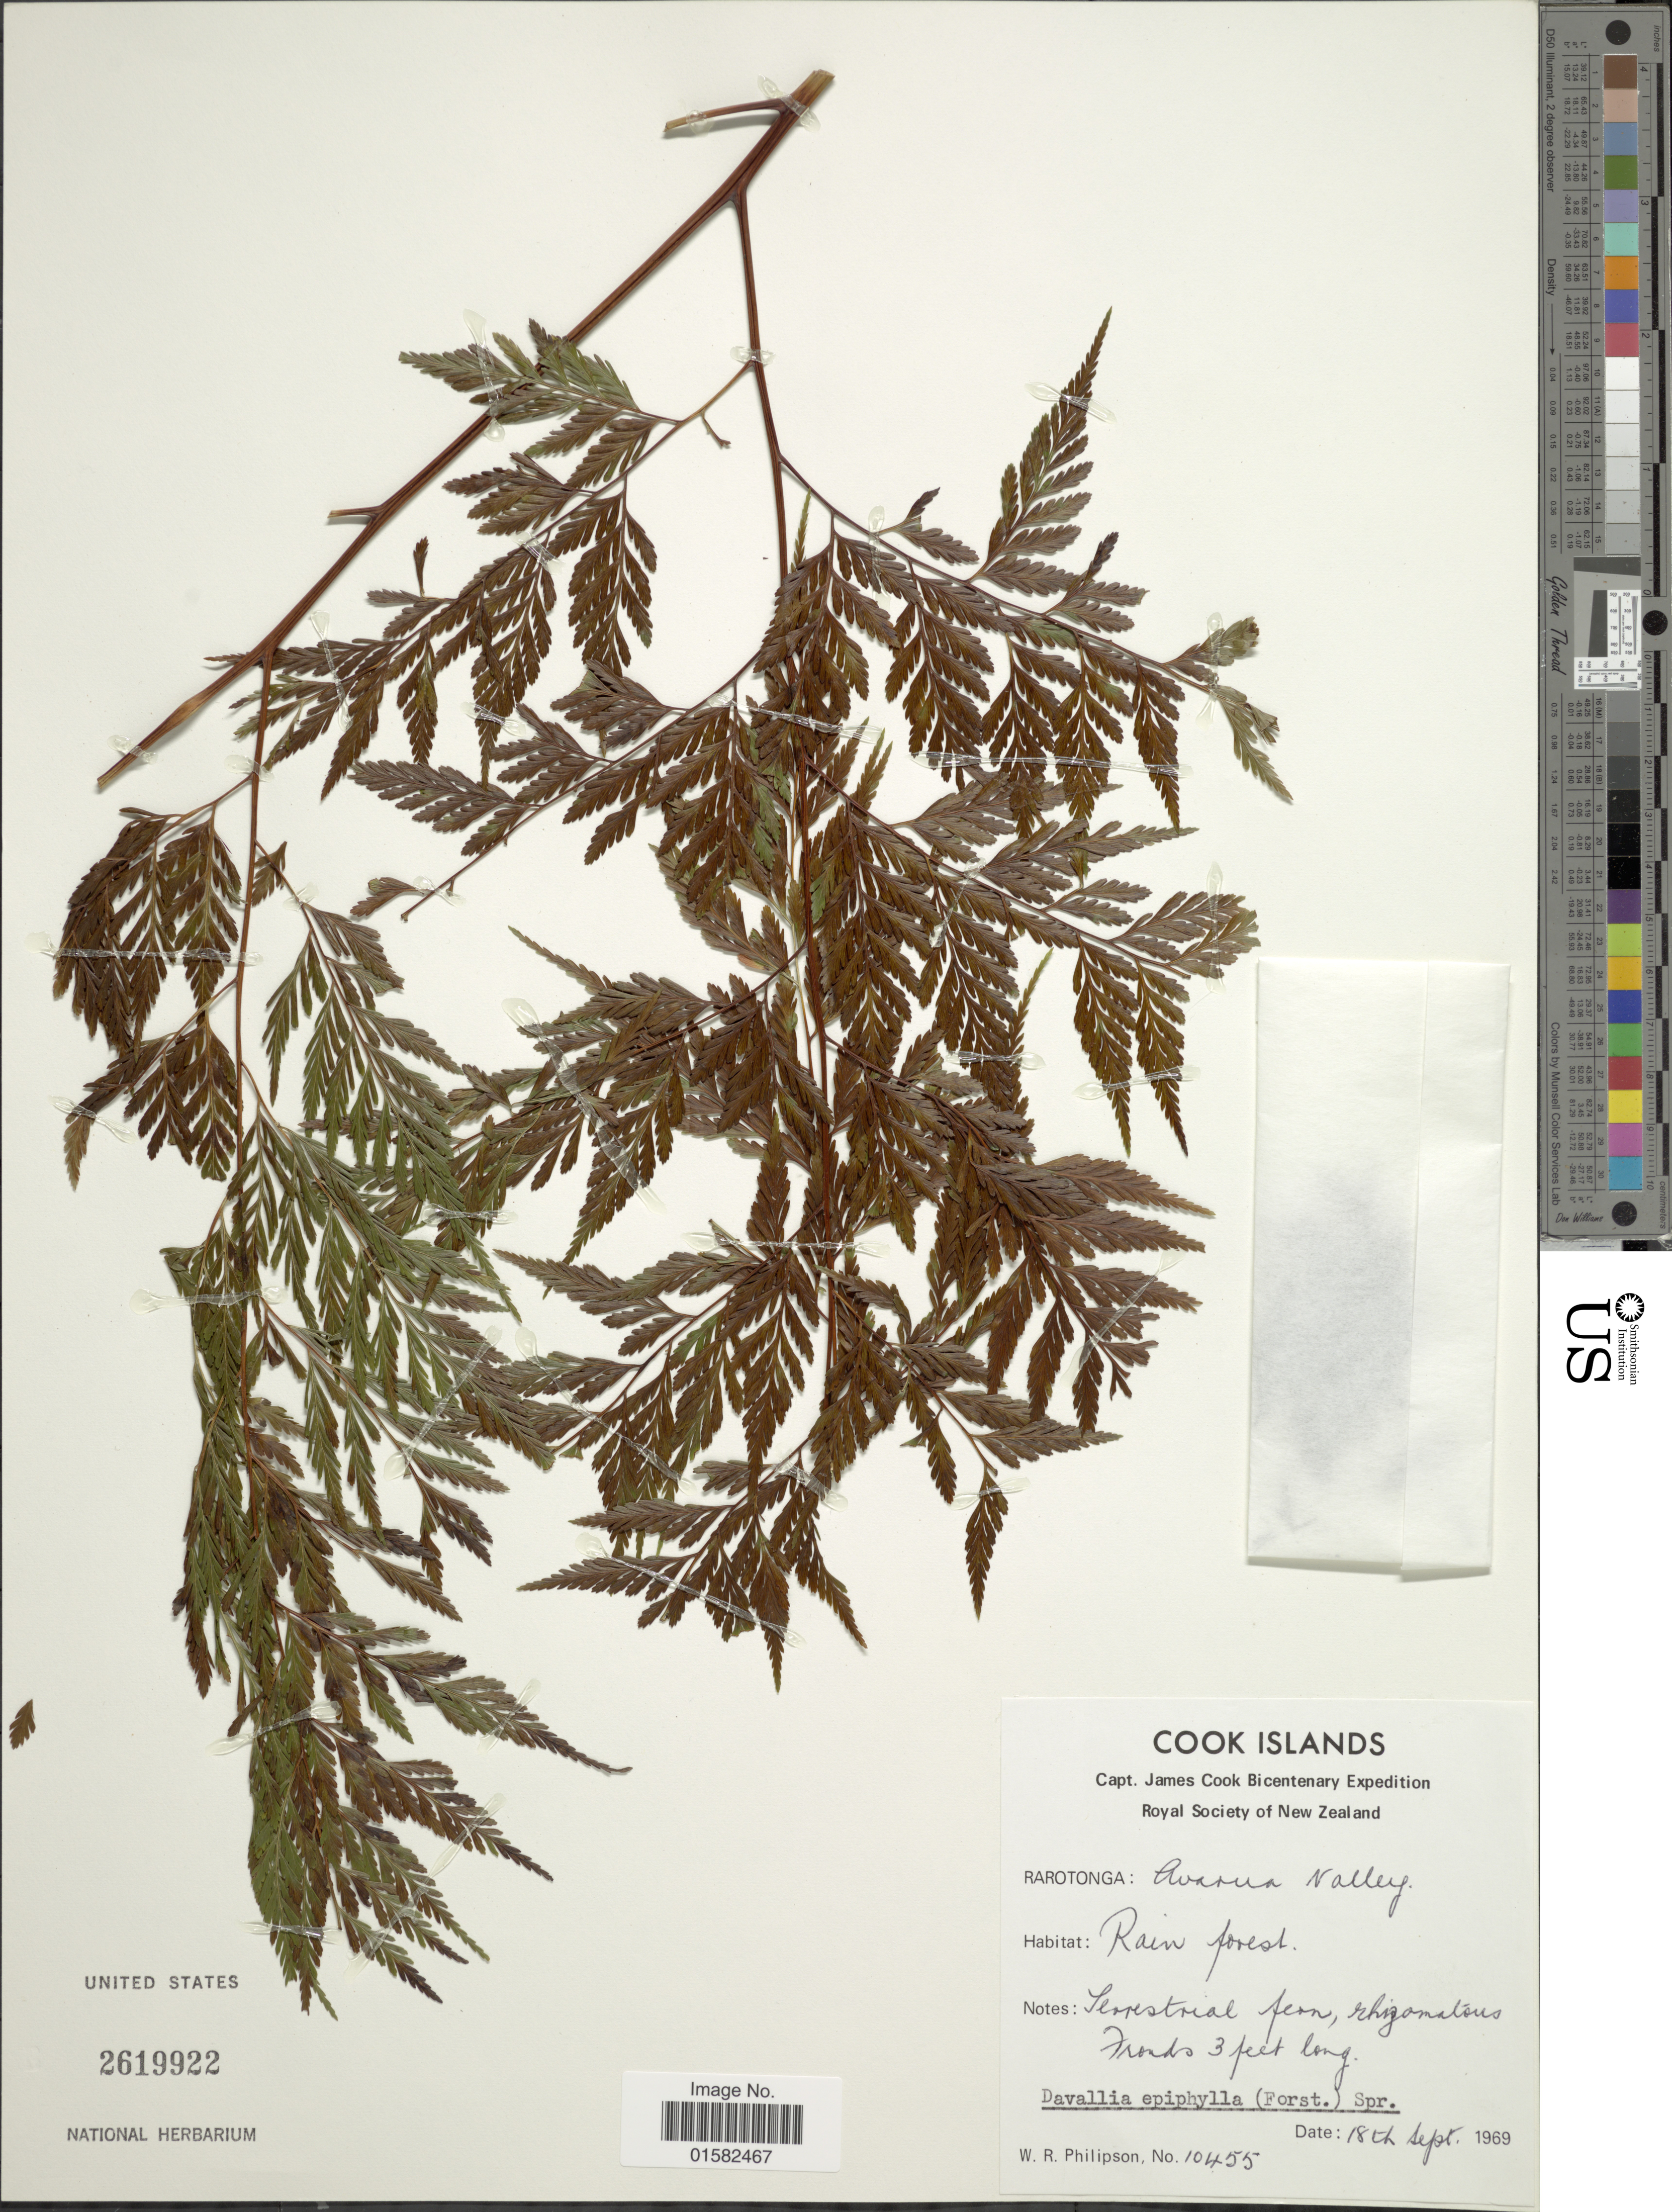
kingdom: Plantae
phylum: Tracheophyta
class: Polypodiopsida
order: Polypodiales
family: Davalliaceae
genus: Wibelia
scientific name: Wibelia denticulata var. elata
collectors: W. R. Philipson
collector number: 10455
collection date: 1969-09-18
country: Cook Islands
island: Rarotonga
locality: Rarotonga, Avanua Valley, Rain forest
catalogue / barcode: US 2619922